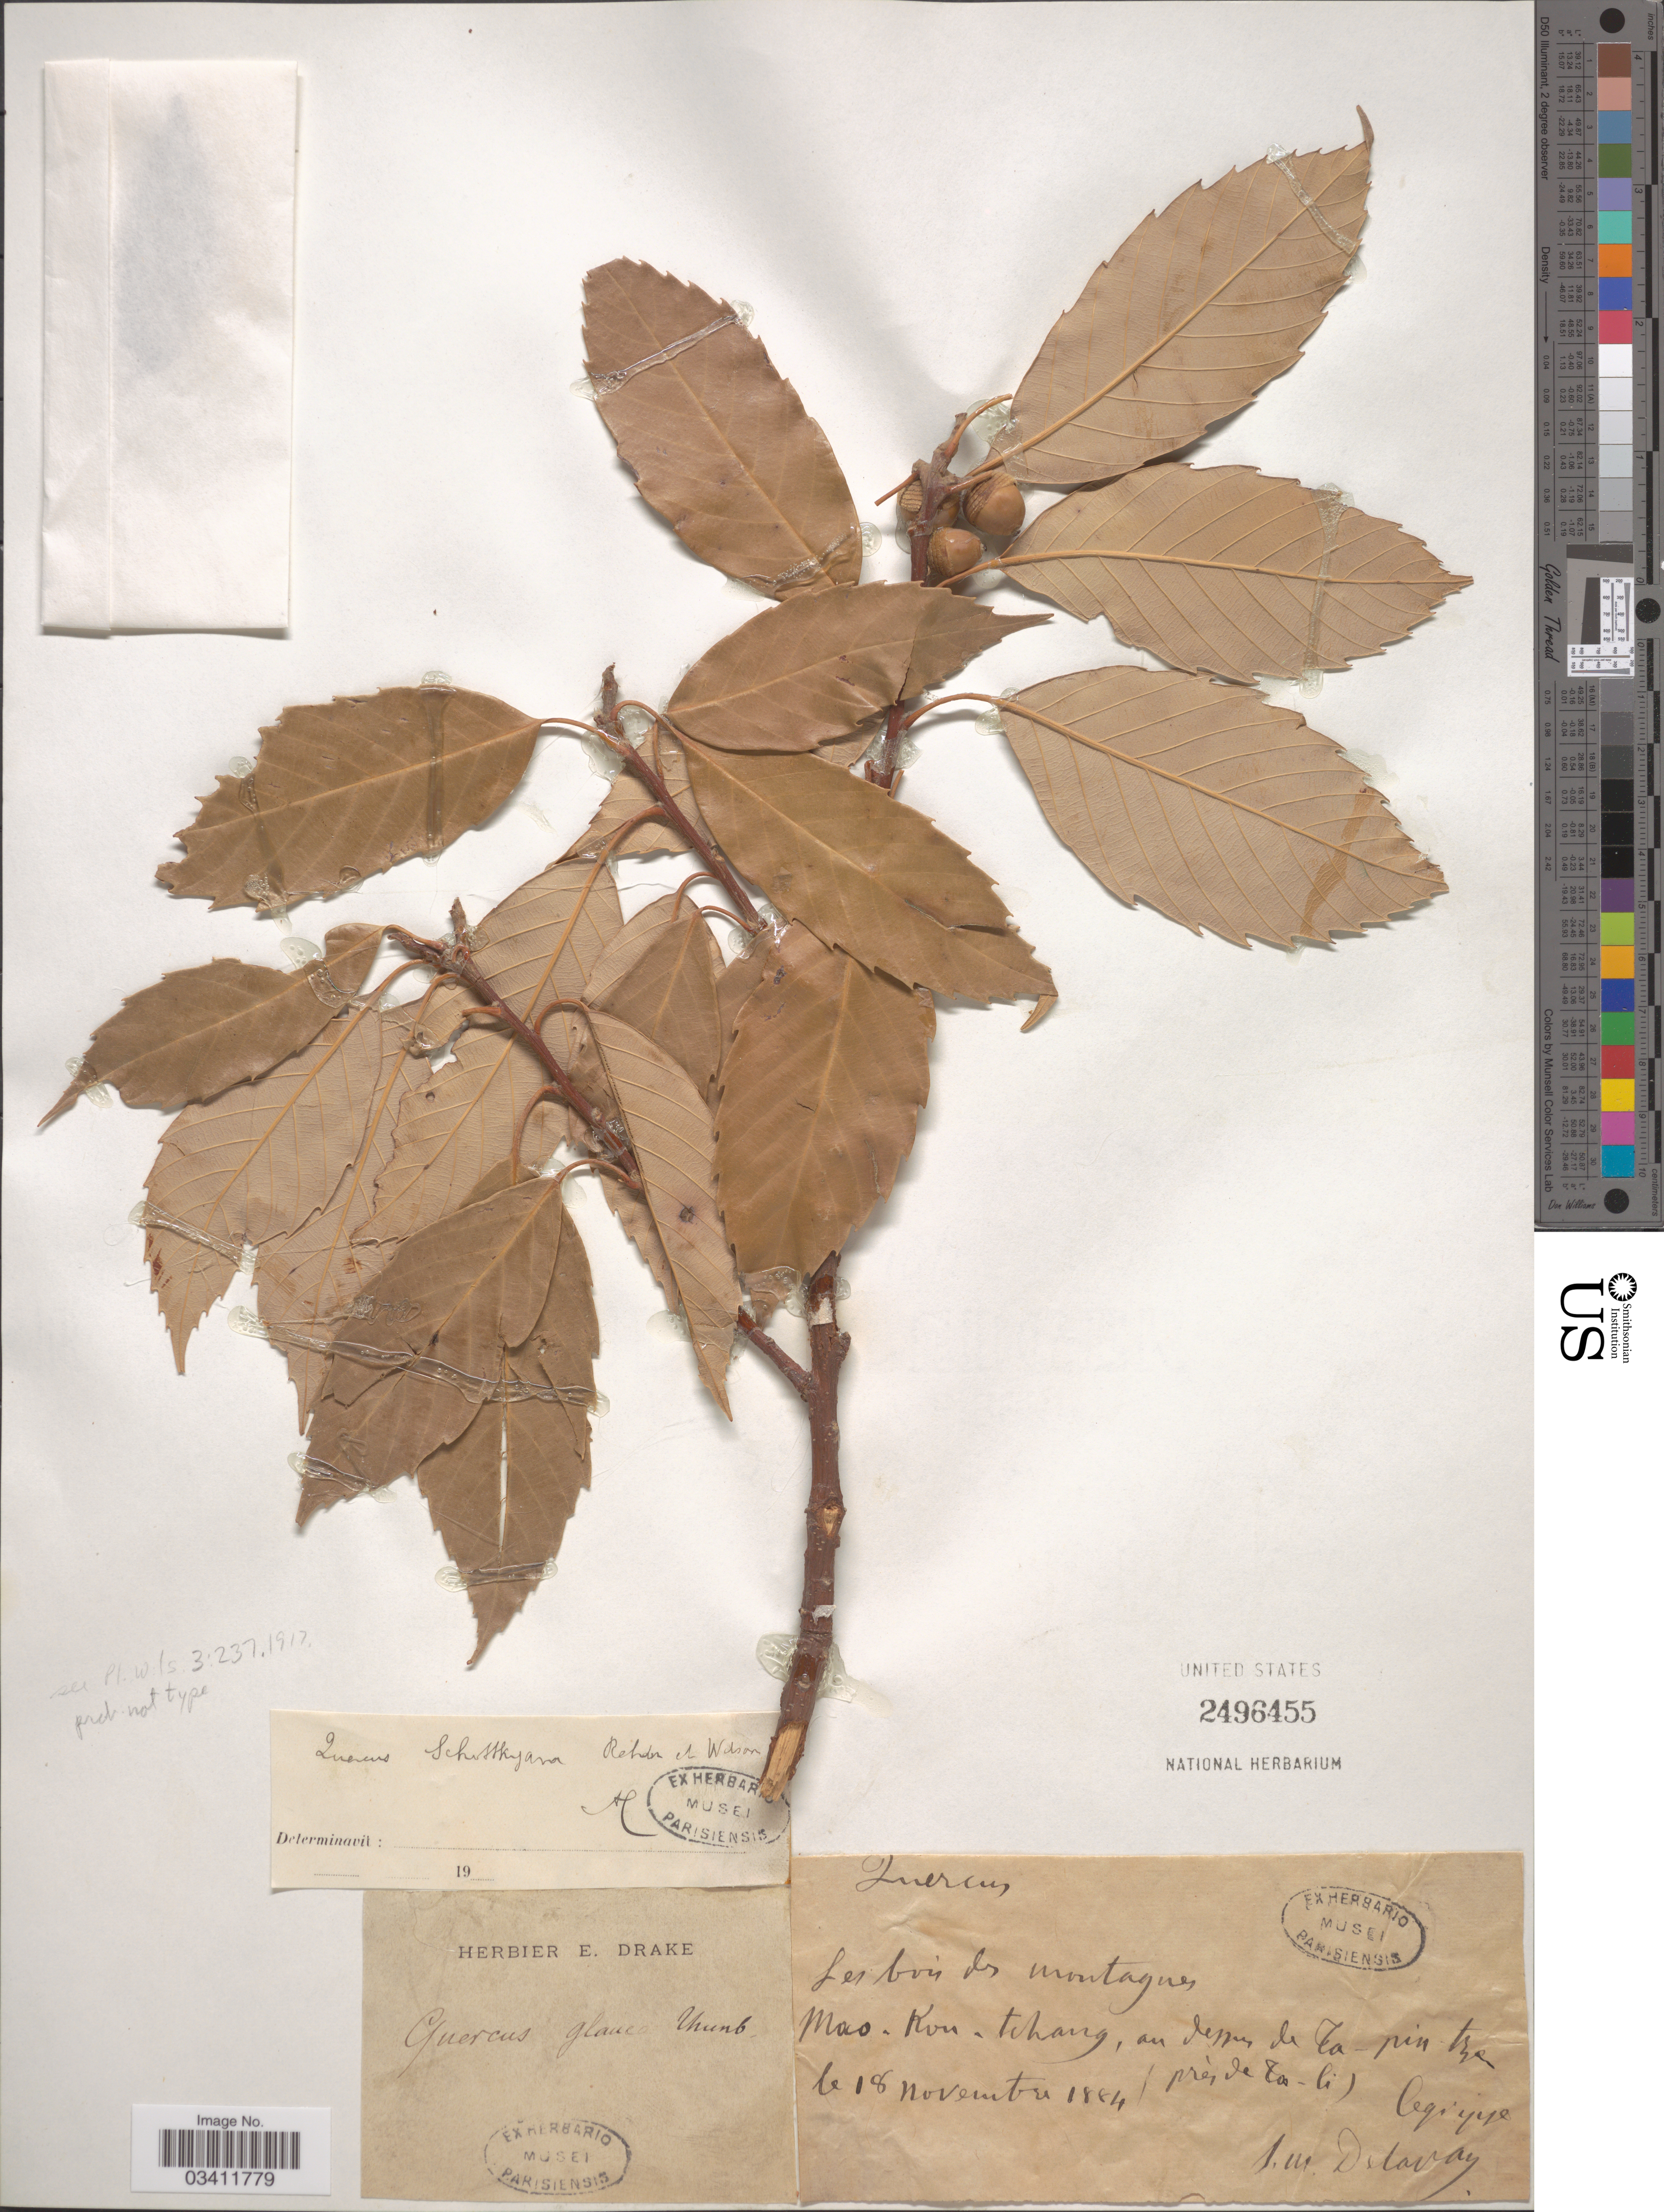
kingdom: Plantae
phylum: Tracheophyta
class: Magnoliopsida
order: Fagales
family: Fagaceae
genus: Quercus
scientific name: Quercus glaucoides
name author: M. Martens & Galeotti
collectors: J. Delavay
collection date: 1884-11-18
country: China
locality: Mao - Kou - tchang, au dessus de Ta - pin - tze (près de Ta - li).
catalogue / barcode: US 2496455